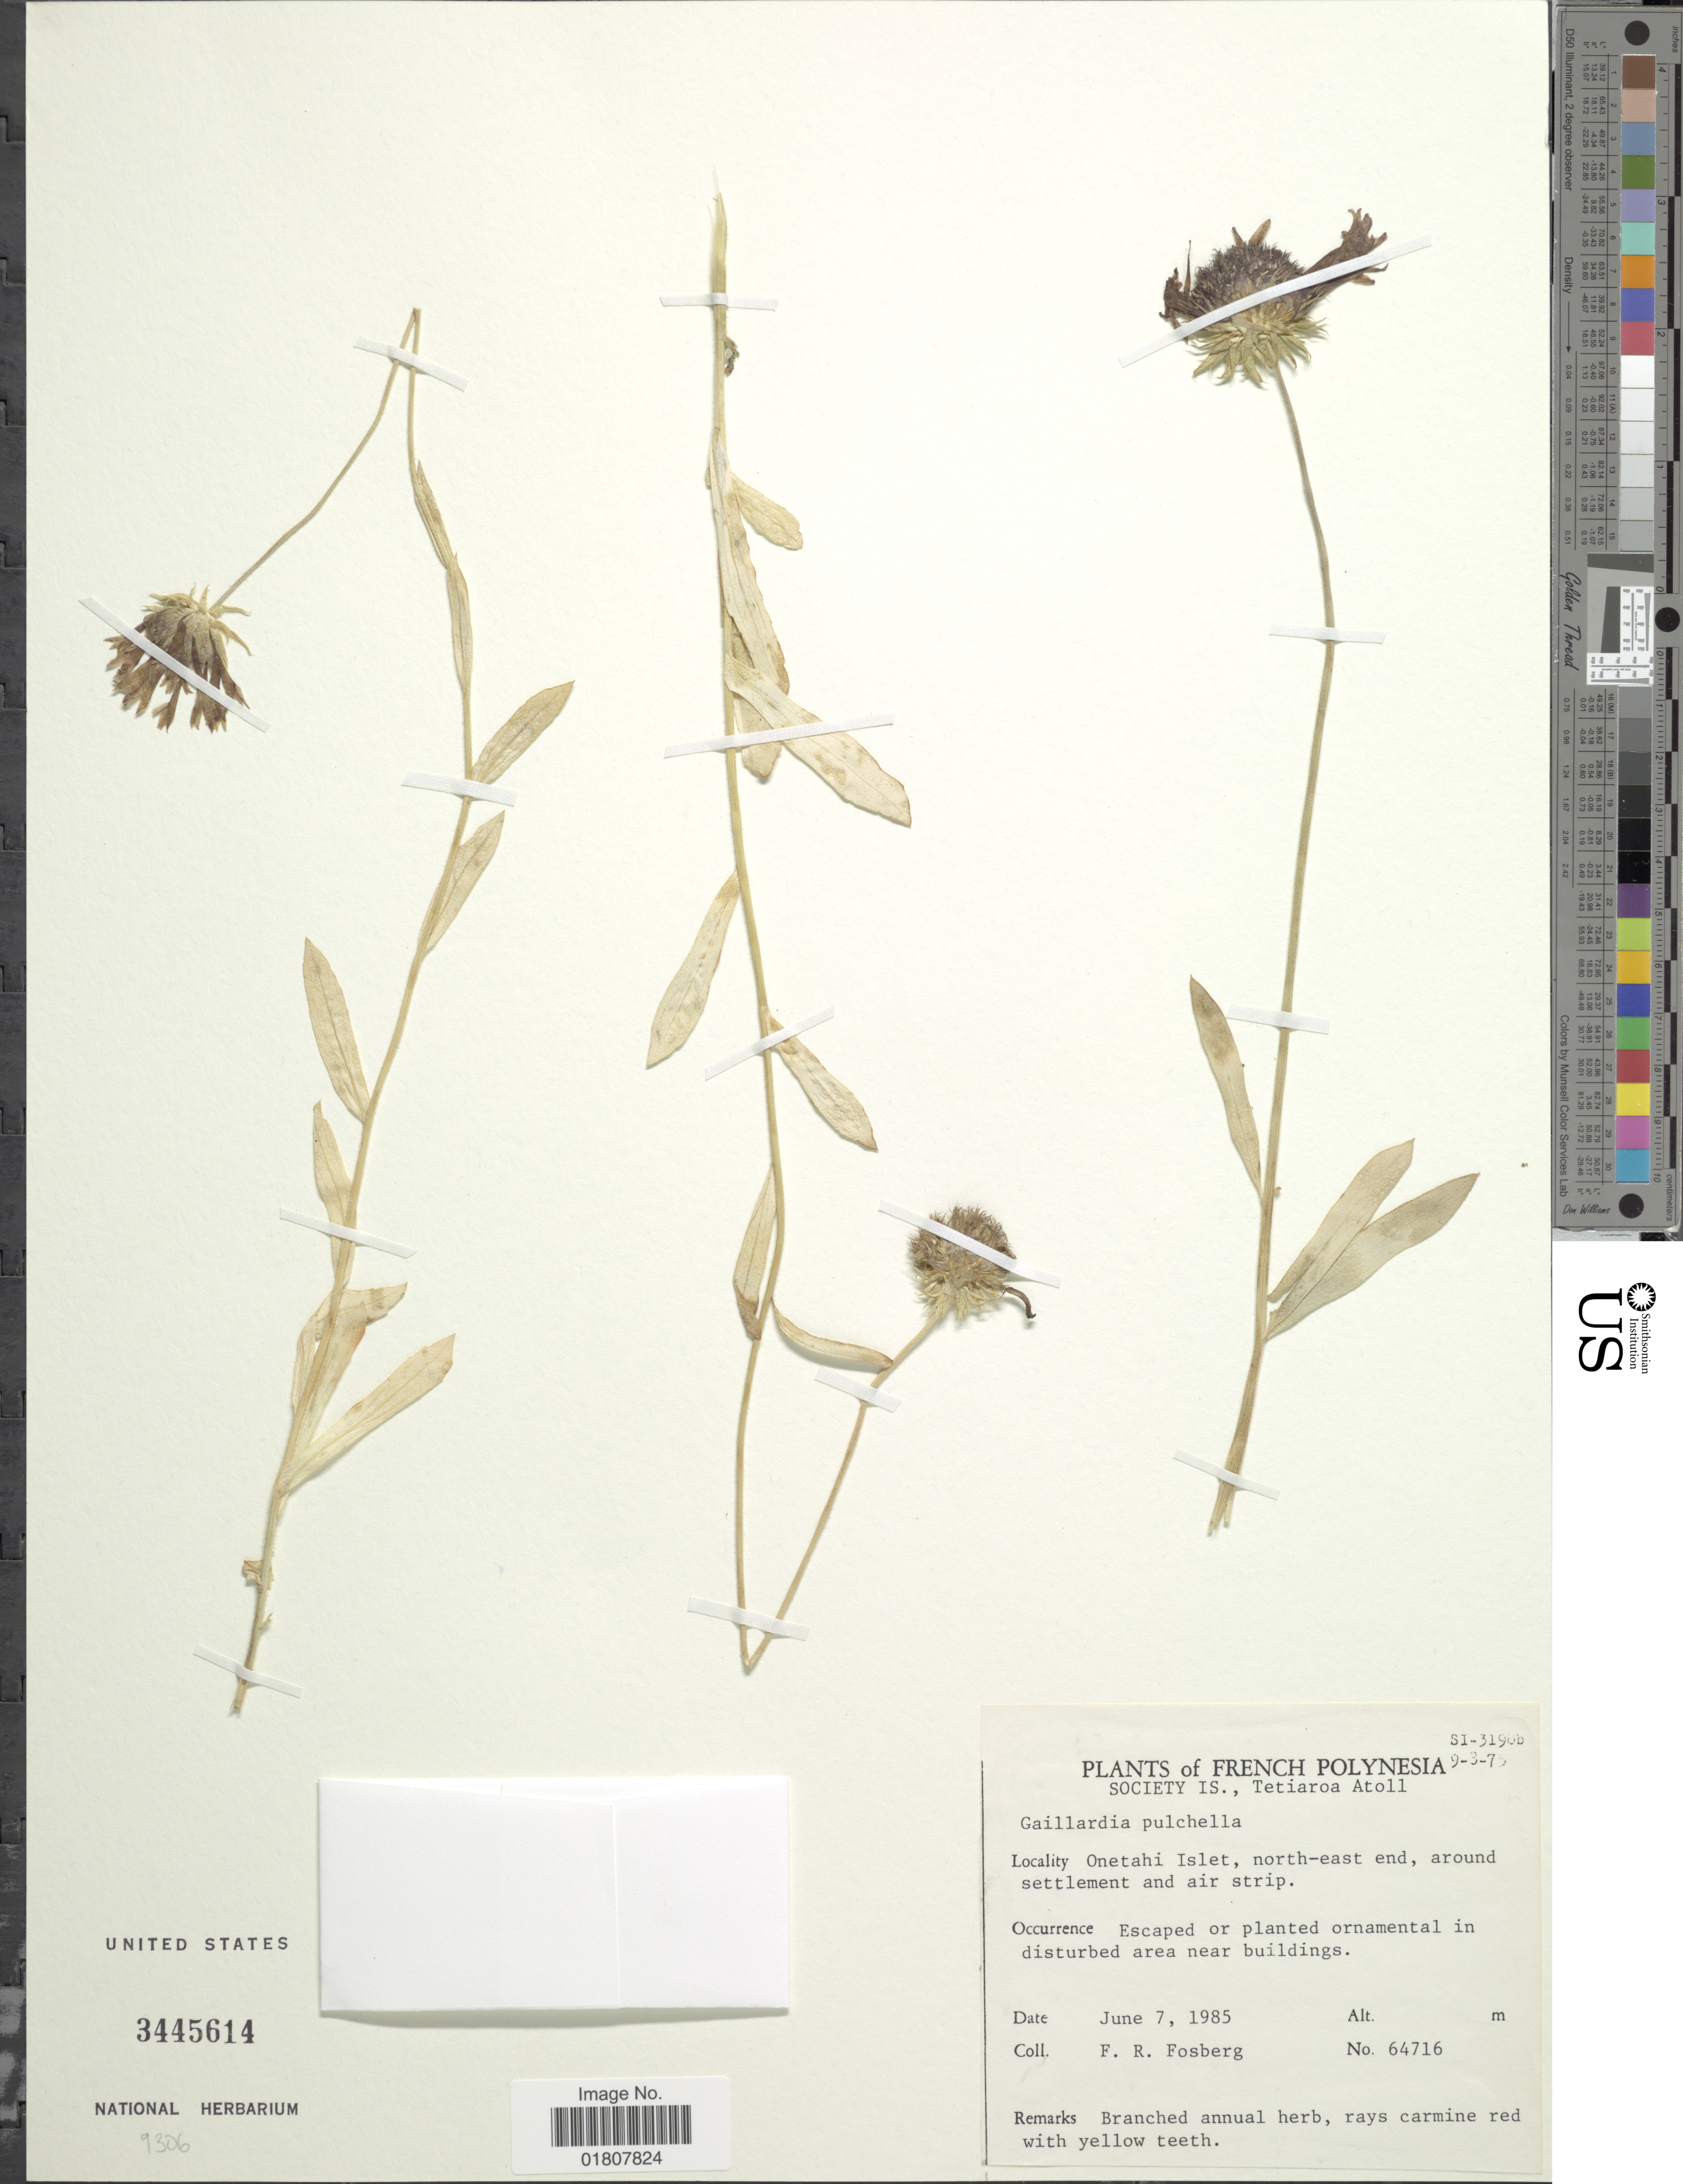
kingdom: Plantae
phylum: Tracheophyta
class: Magnoliopsida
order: Asterales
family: Asteraceae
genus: Gaillardia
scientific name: Gaillardia pulchella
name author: Foug.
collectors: F. R. Fosberg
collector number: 64716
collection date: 1985-06-07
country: French Polynesia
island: Tetiaroa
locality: Society Is., Tetiaroa Atoll, Onetahi Islet, north-east end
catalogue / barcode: US 3445614